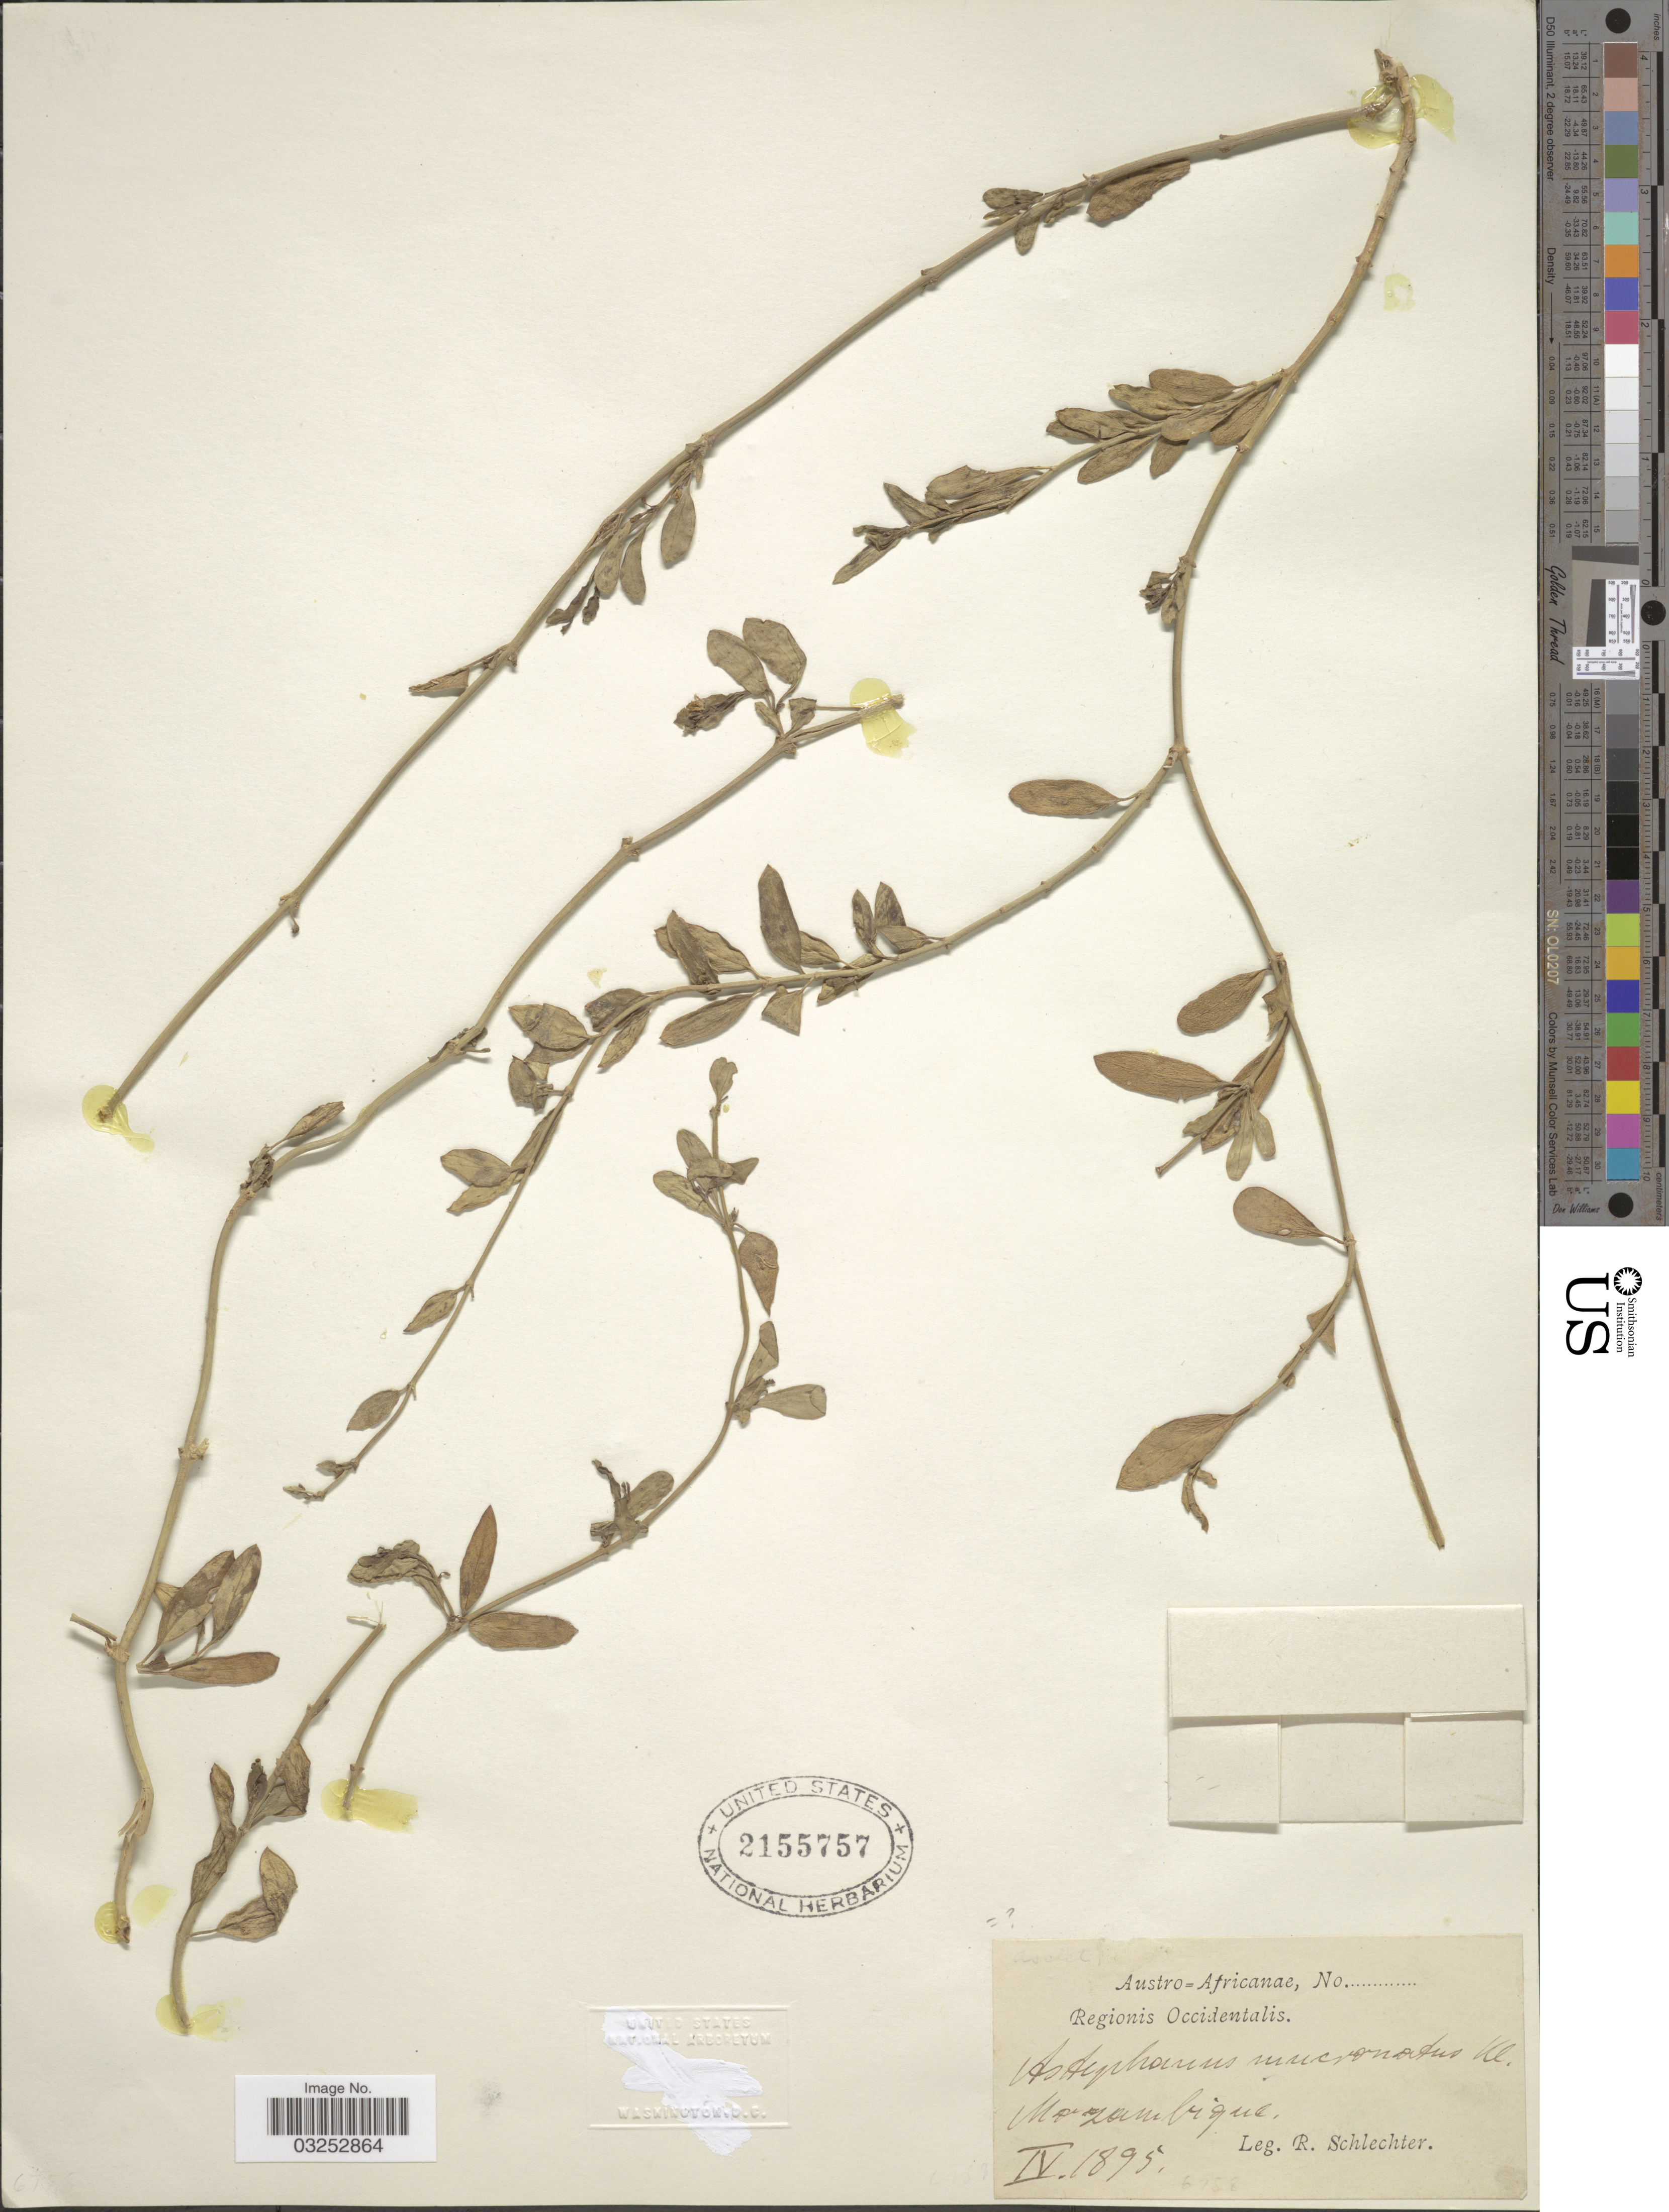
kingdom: Plantae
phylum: Tracheophyta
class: Magnoliopsida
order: Gentianales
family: Apocynaceae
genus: Astephanus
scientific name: Astephanus mucronatus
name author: Schltdl.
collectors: F. R. R. Schlechter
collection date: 1895-04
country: Mozambique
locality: Austro-Africanae, Regionis Occidentalis, Mozambique.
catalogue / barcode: US 2155757